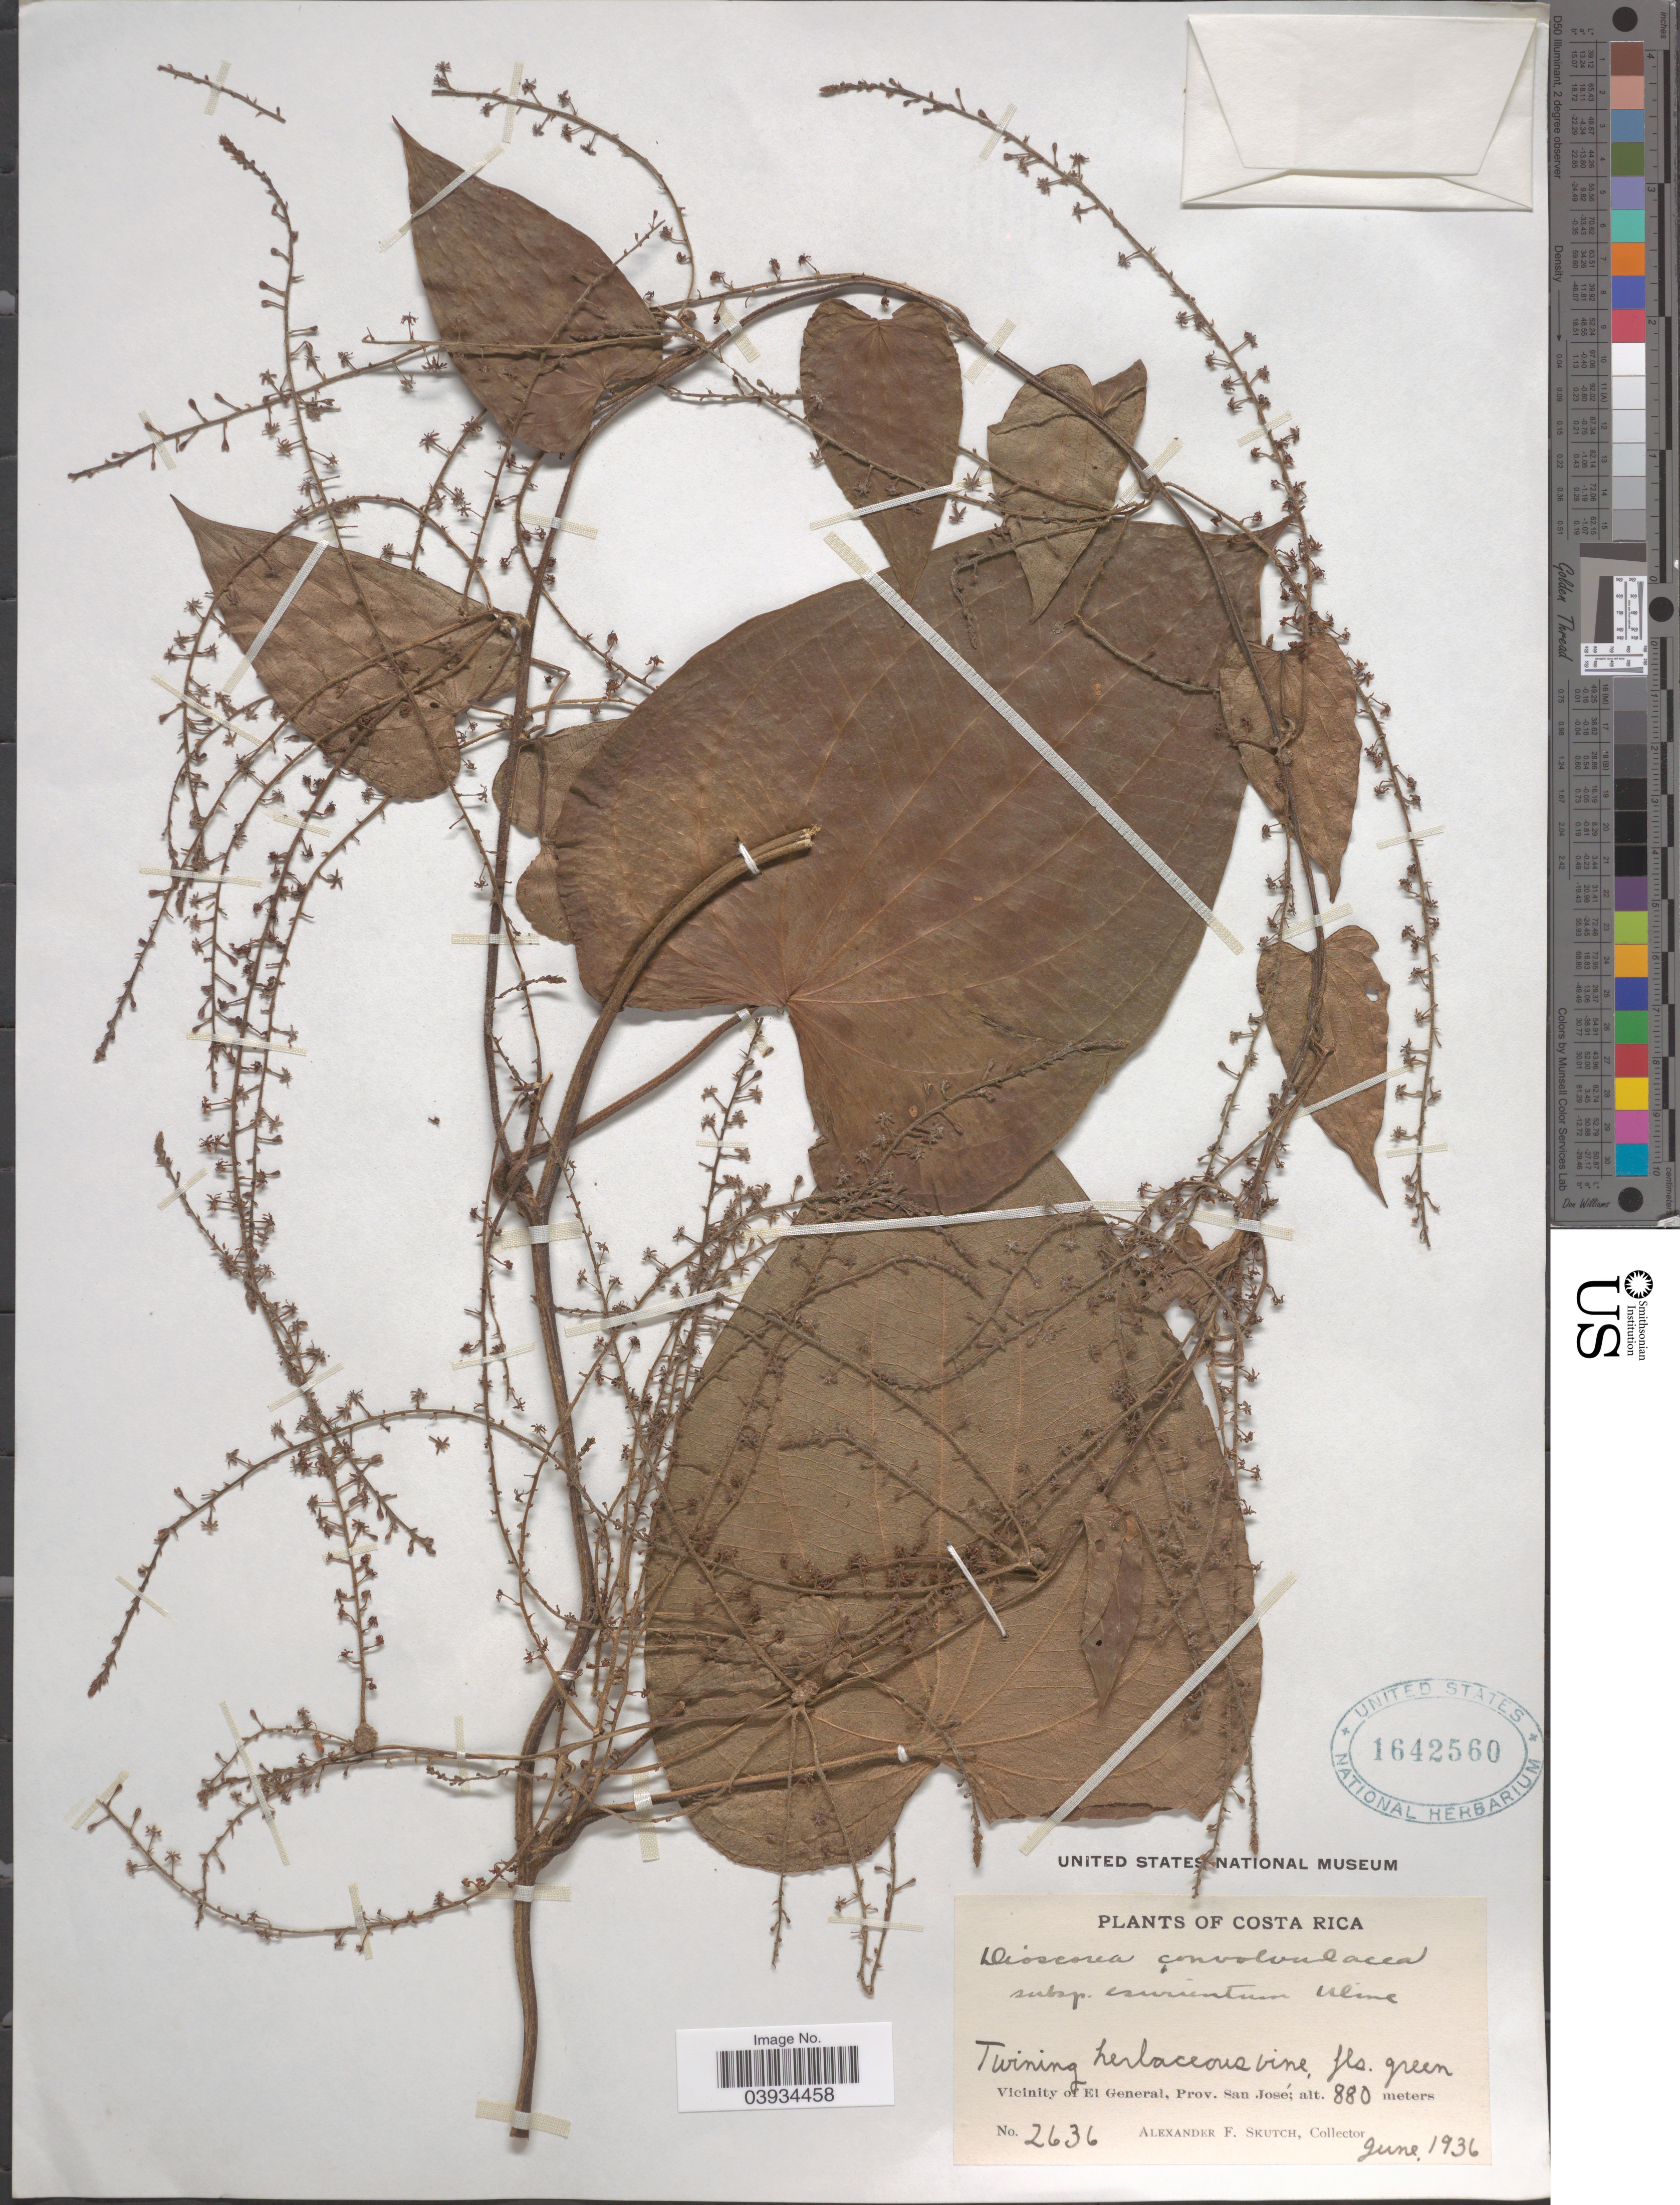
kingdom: Plantae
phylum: Tracheophyta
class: Liliopsida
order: Dioscoreales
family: Dioscoreaceae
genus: Dioscorea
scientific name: Dioscorea convolvulacea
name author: Schltdl. & Cham.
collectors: A. F. Skutch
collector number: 2636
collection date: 1936-06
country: Costa Rica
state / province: San José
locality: Vicinity of El General.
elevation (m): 880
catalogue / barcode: US 1642560